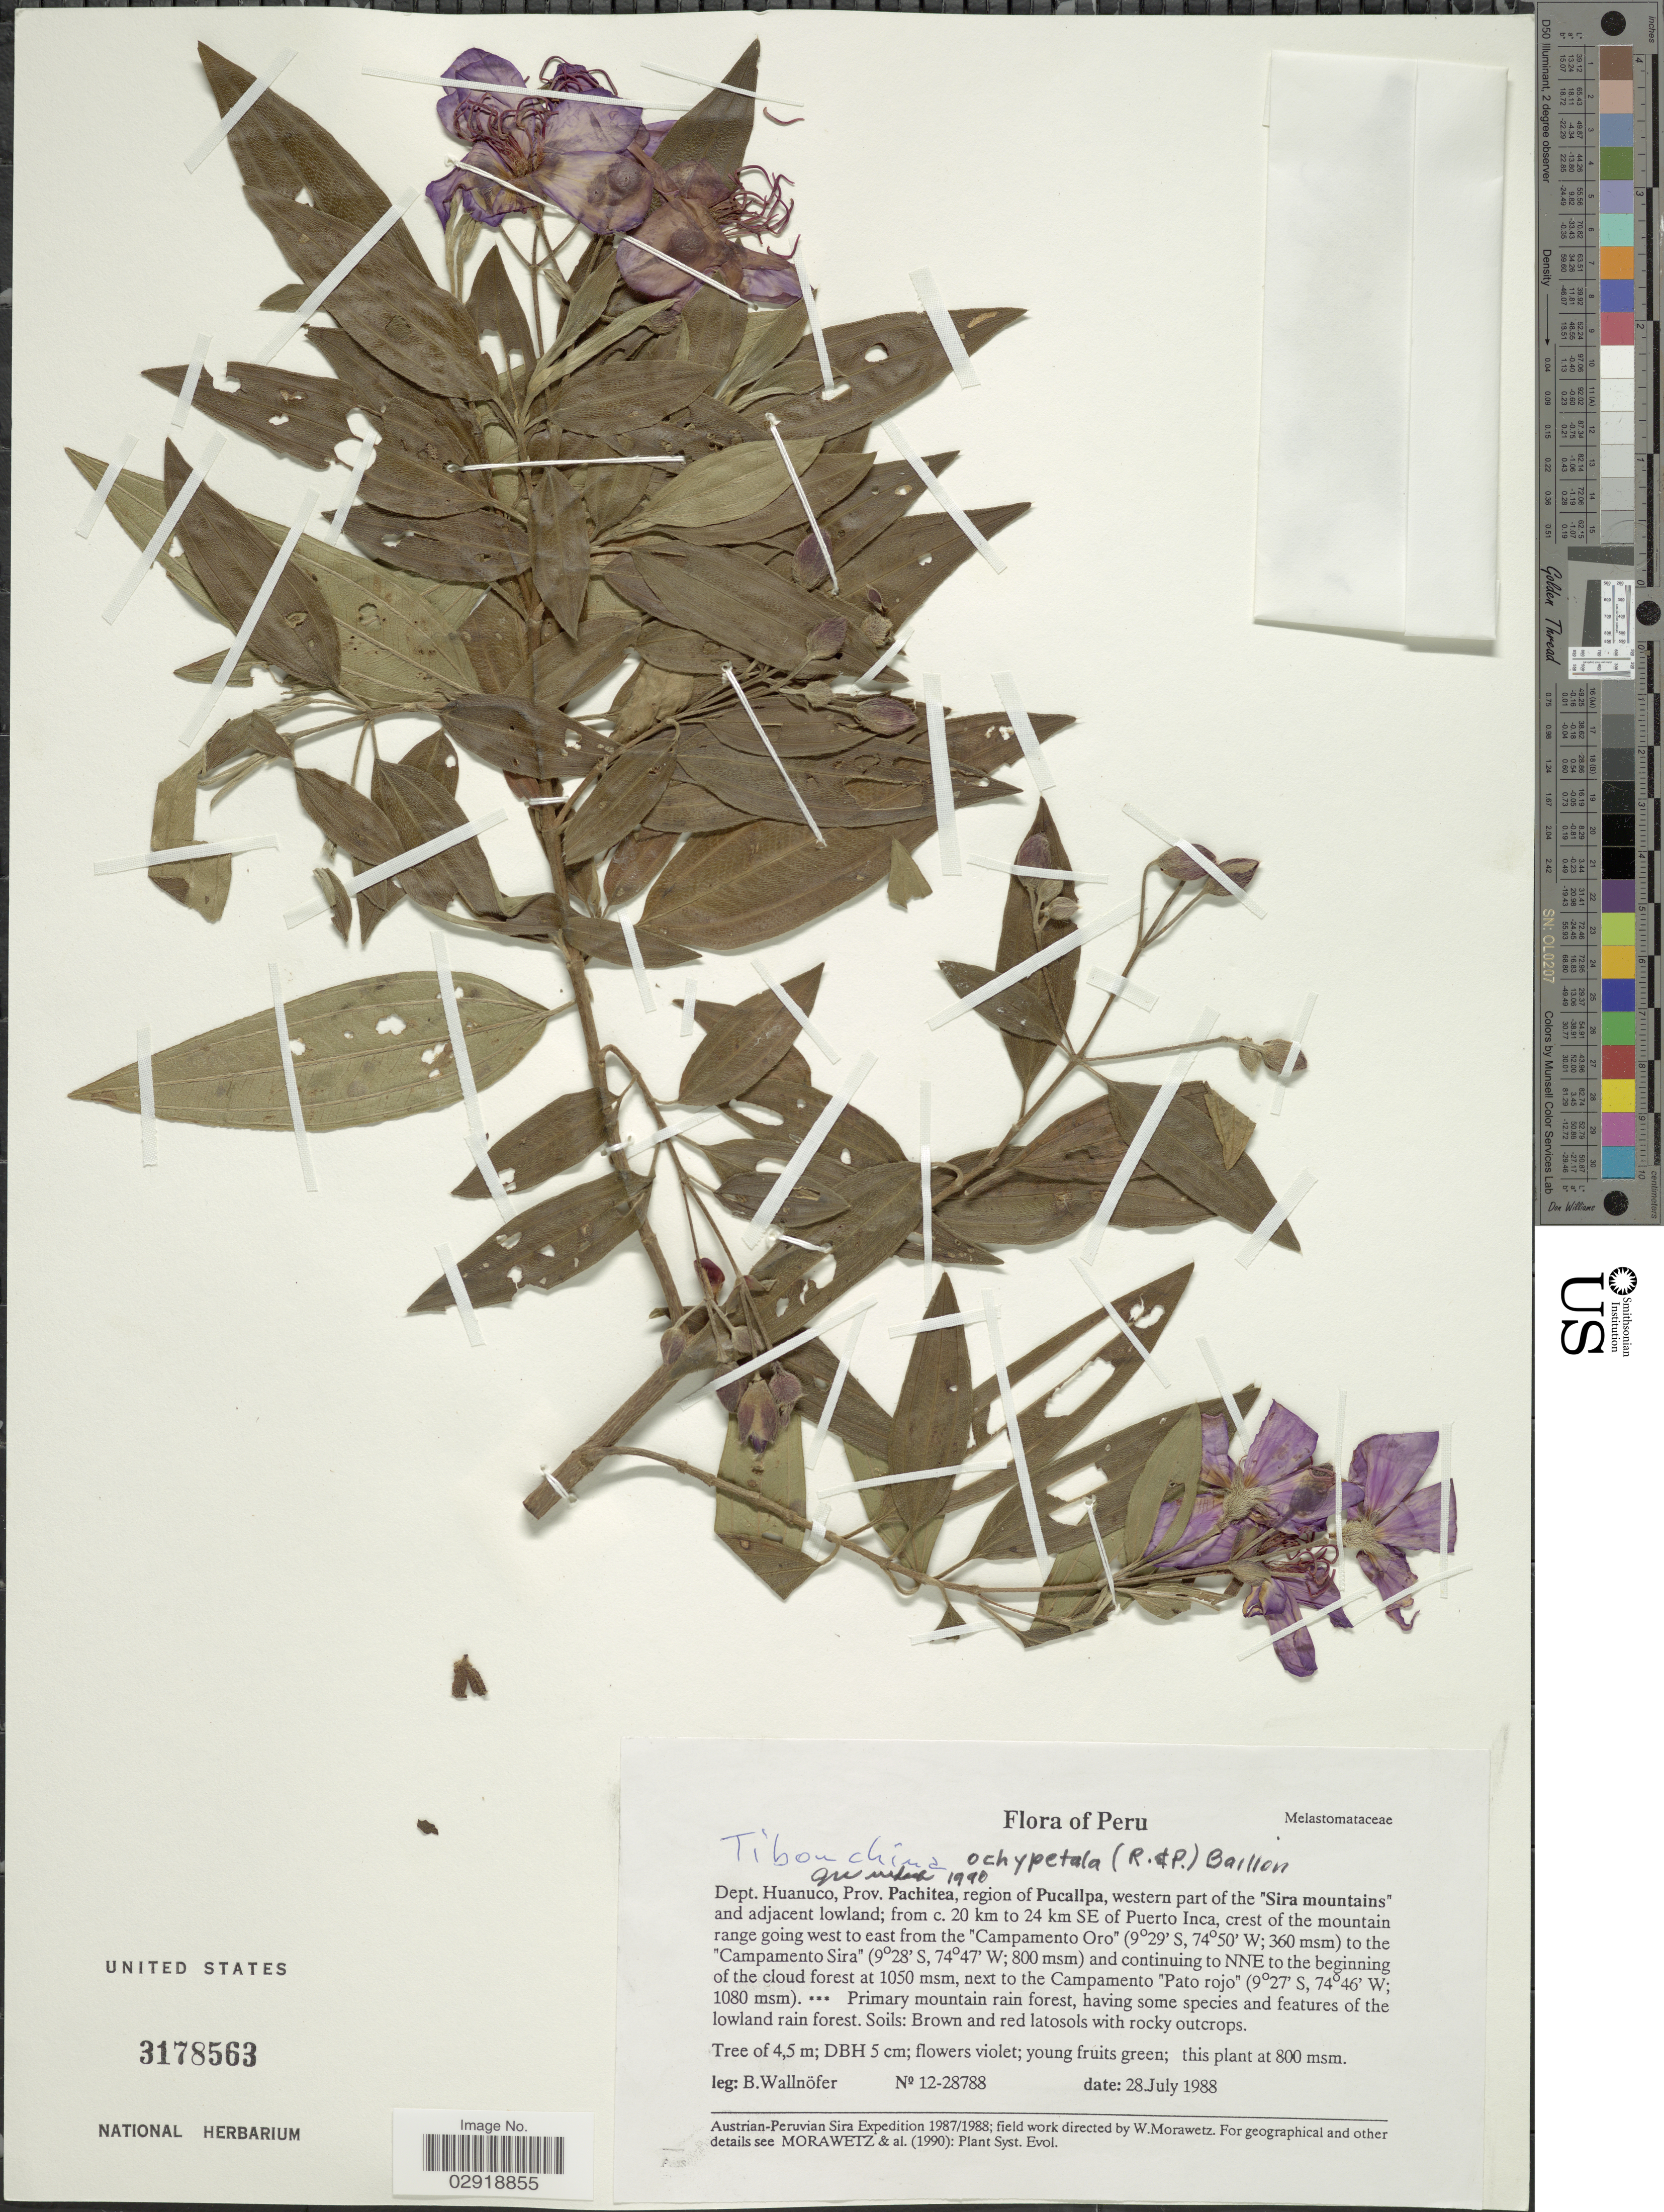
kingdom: Plantae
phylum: Tracheophyta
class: Magnoliopsida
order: Myrtales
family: Melastomataceae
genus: Pleroma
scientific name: Pleroma ochypetalum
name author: (Ruiz & Pav.) D. Don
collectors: B. Wallnöfer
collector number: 12-28788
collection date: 1988-07-28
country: Peru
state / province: Huánuco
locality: Dept. Huanuco, Prov. Pachitea, region of Pucallpa, western part of the "Sira mountains" and adjacent lowland; from c. 20 km to 24 km SE of Puerto Inca, crest the of mountain range going west to east from the "Campamento Oro" to the "Campamento Sira" and continuing to NNE to the beginning of the cloud forest, next to Campamento "Pato rojo".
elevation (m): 360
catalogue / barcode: US 3178563